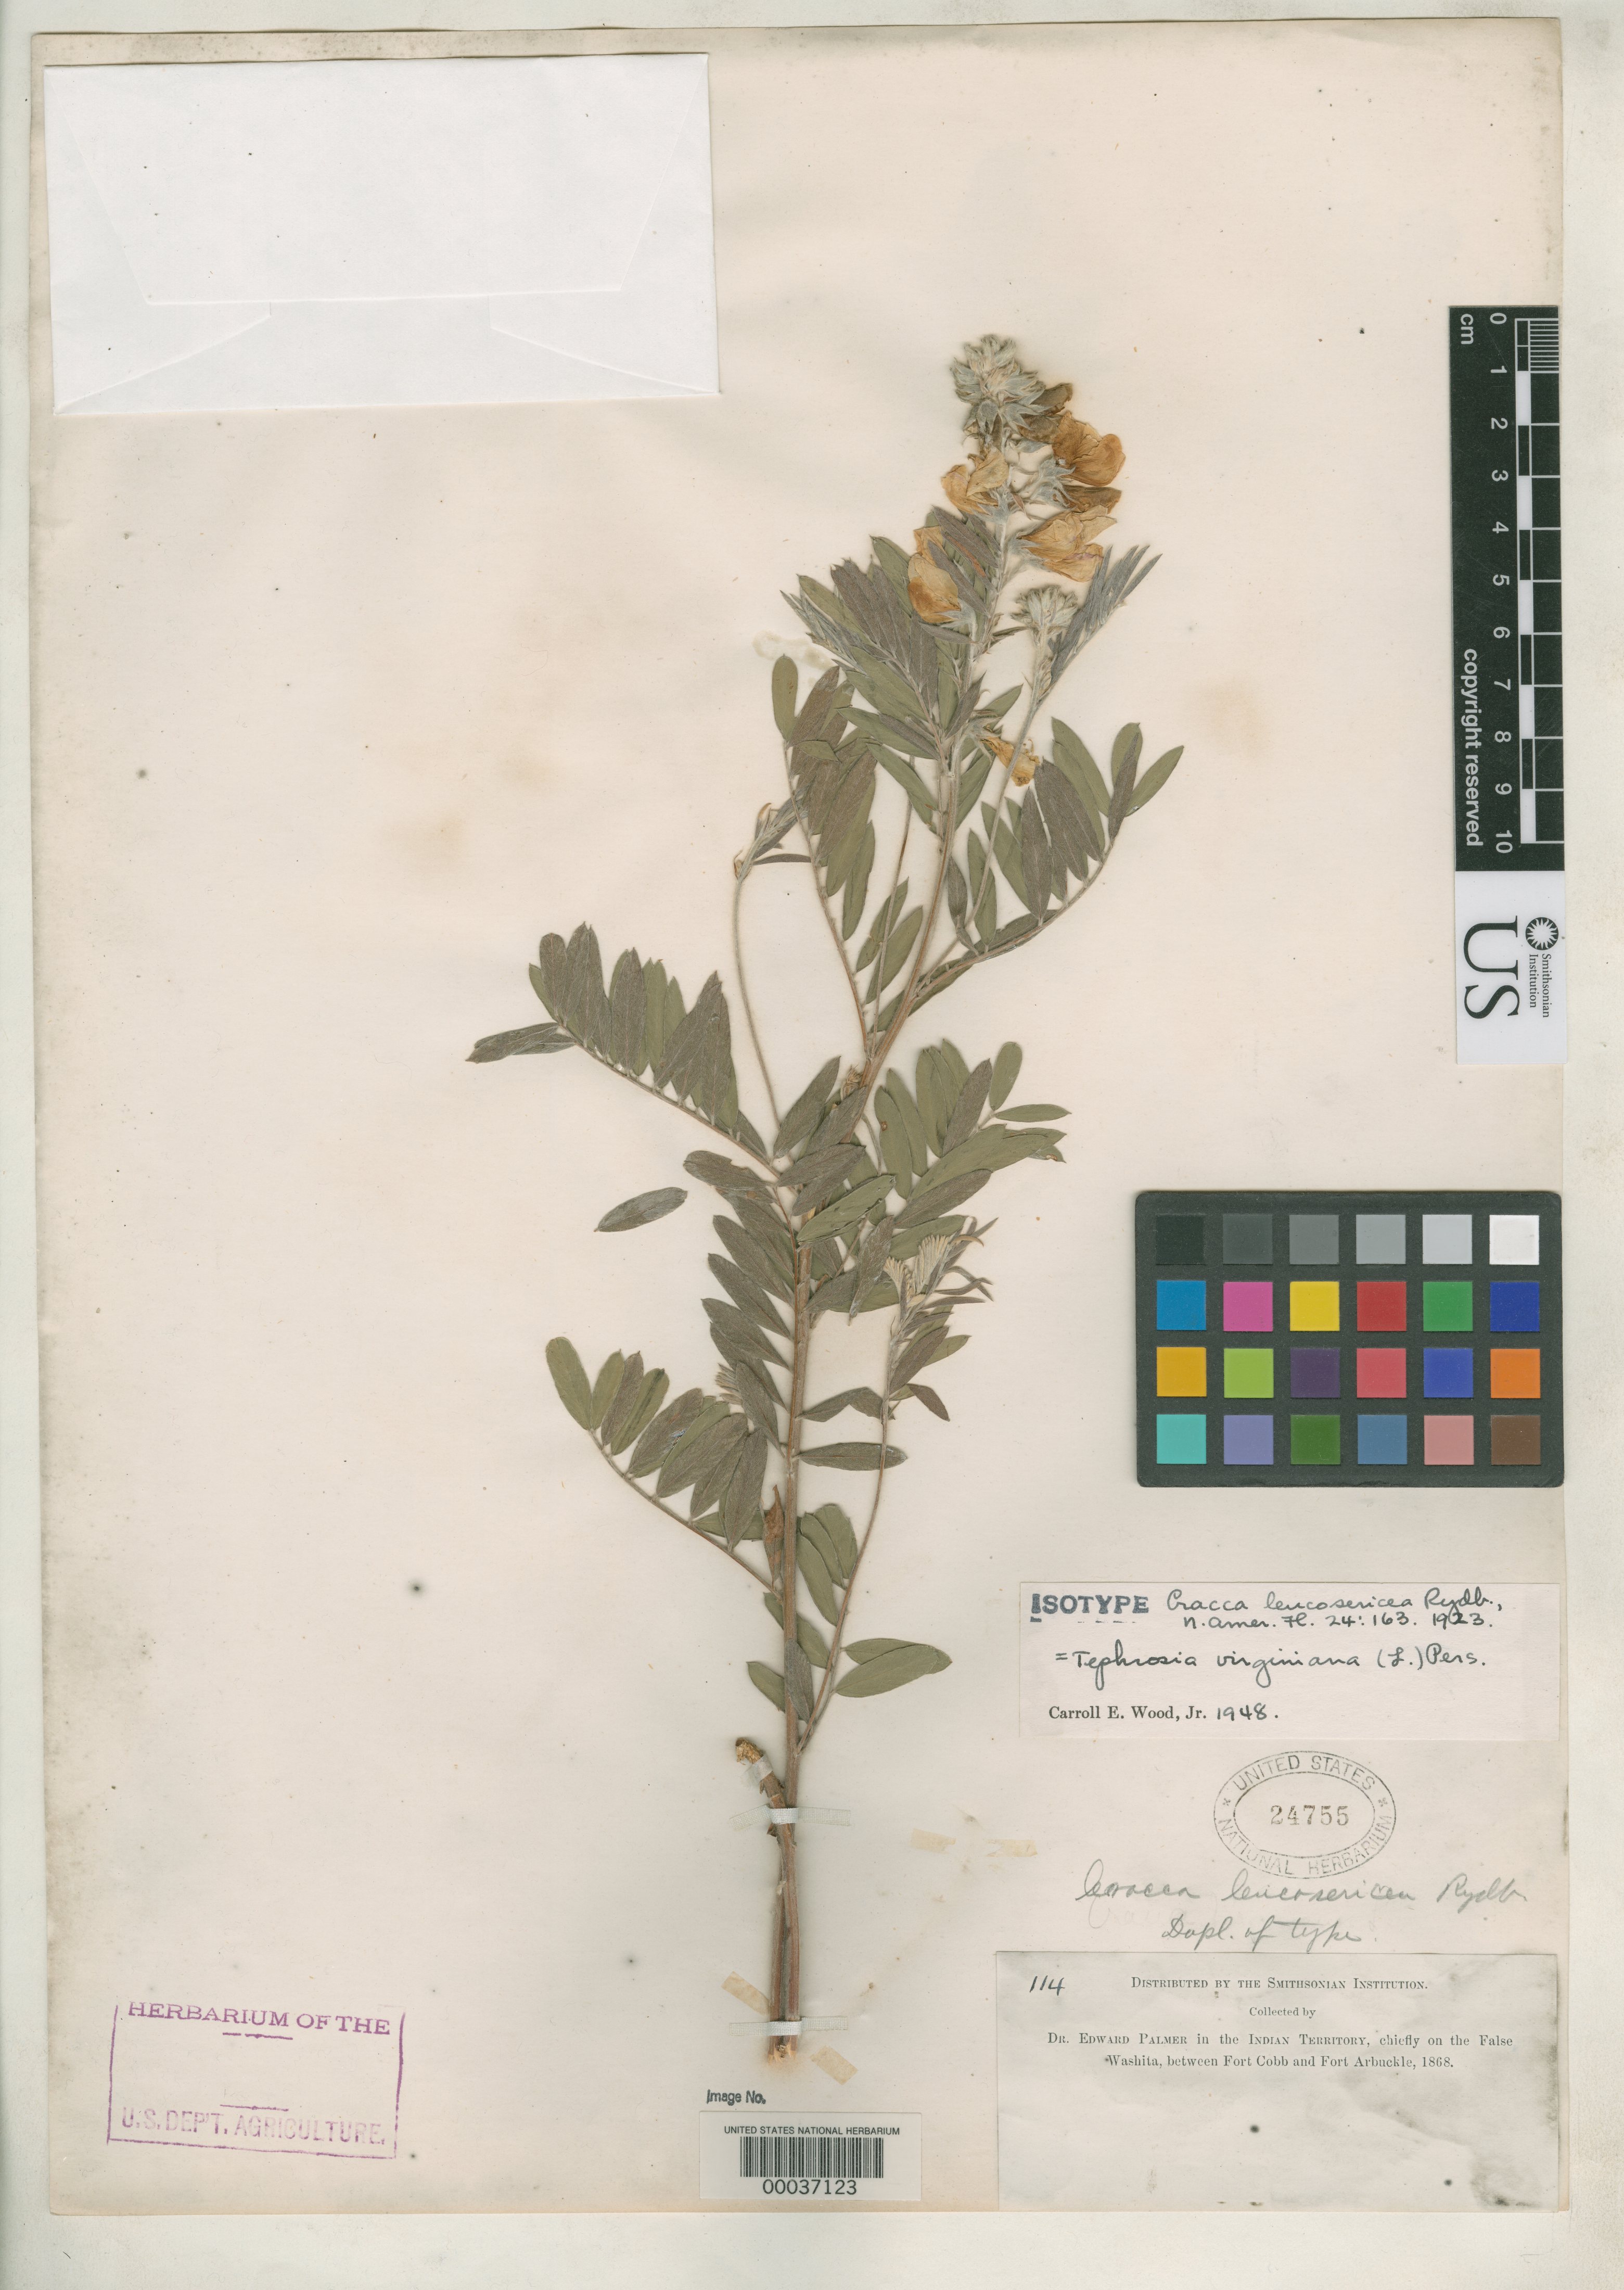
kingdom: Plantae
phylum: Tracheophyta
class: Magnoliopsida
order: Fabales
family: Fabaceae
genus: Cracca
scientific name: Cracca leucosericea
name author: Rydb.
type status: Isotype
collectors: E. Palmer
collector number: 114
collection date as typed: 1868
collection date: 1868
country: United States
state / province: Oklahoma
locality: False Washita, between Fort Cobb & Fort Arbuckle.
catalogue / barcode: US 24755